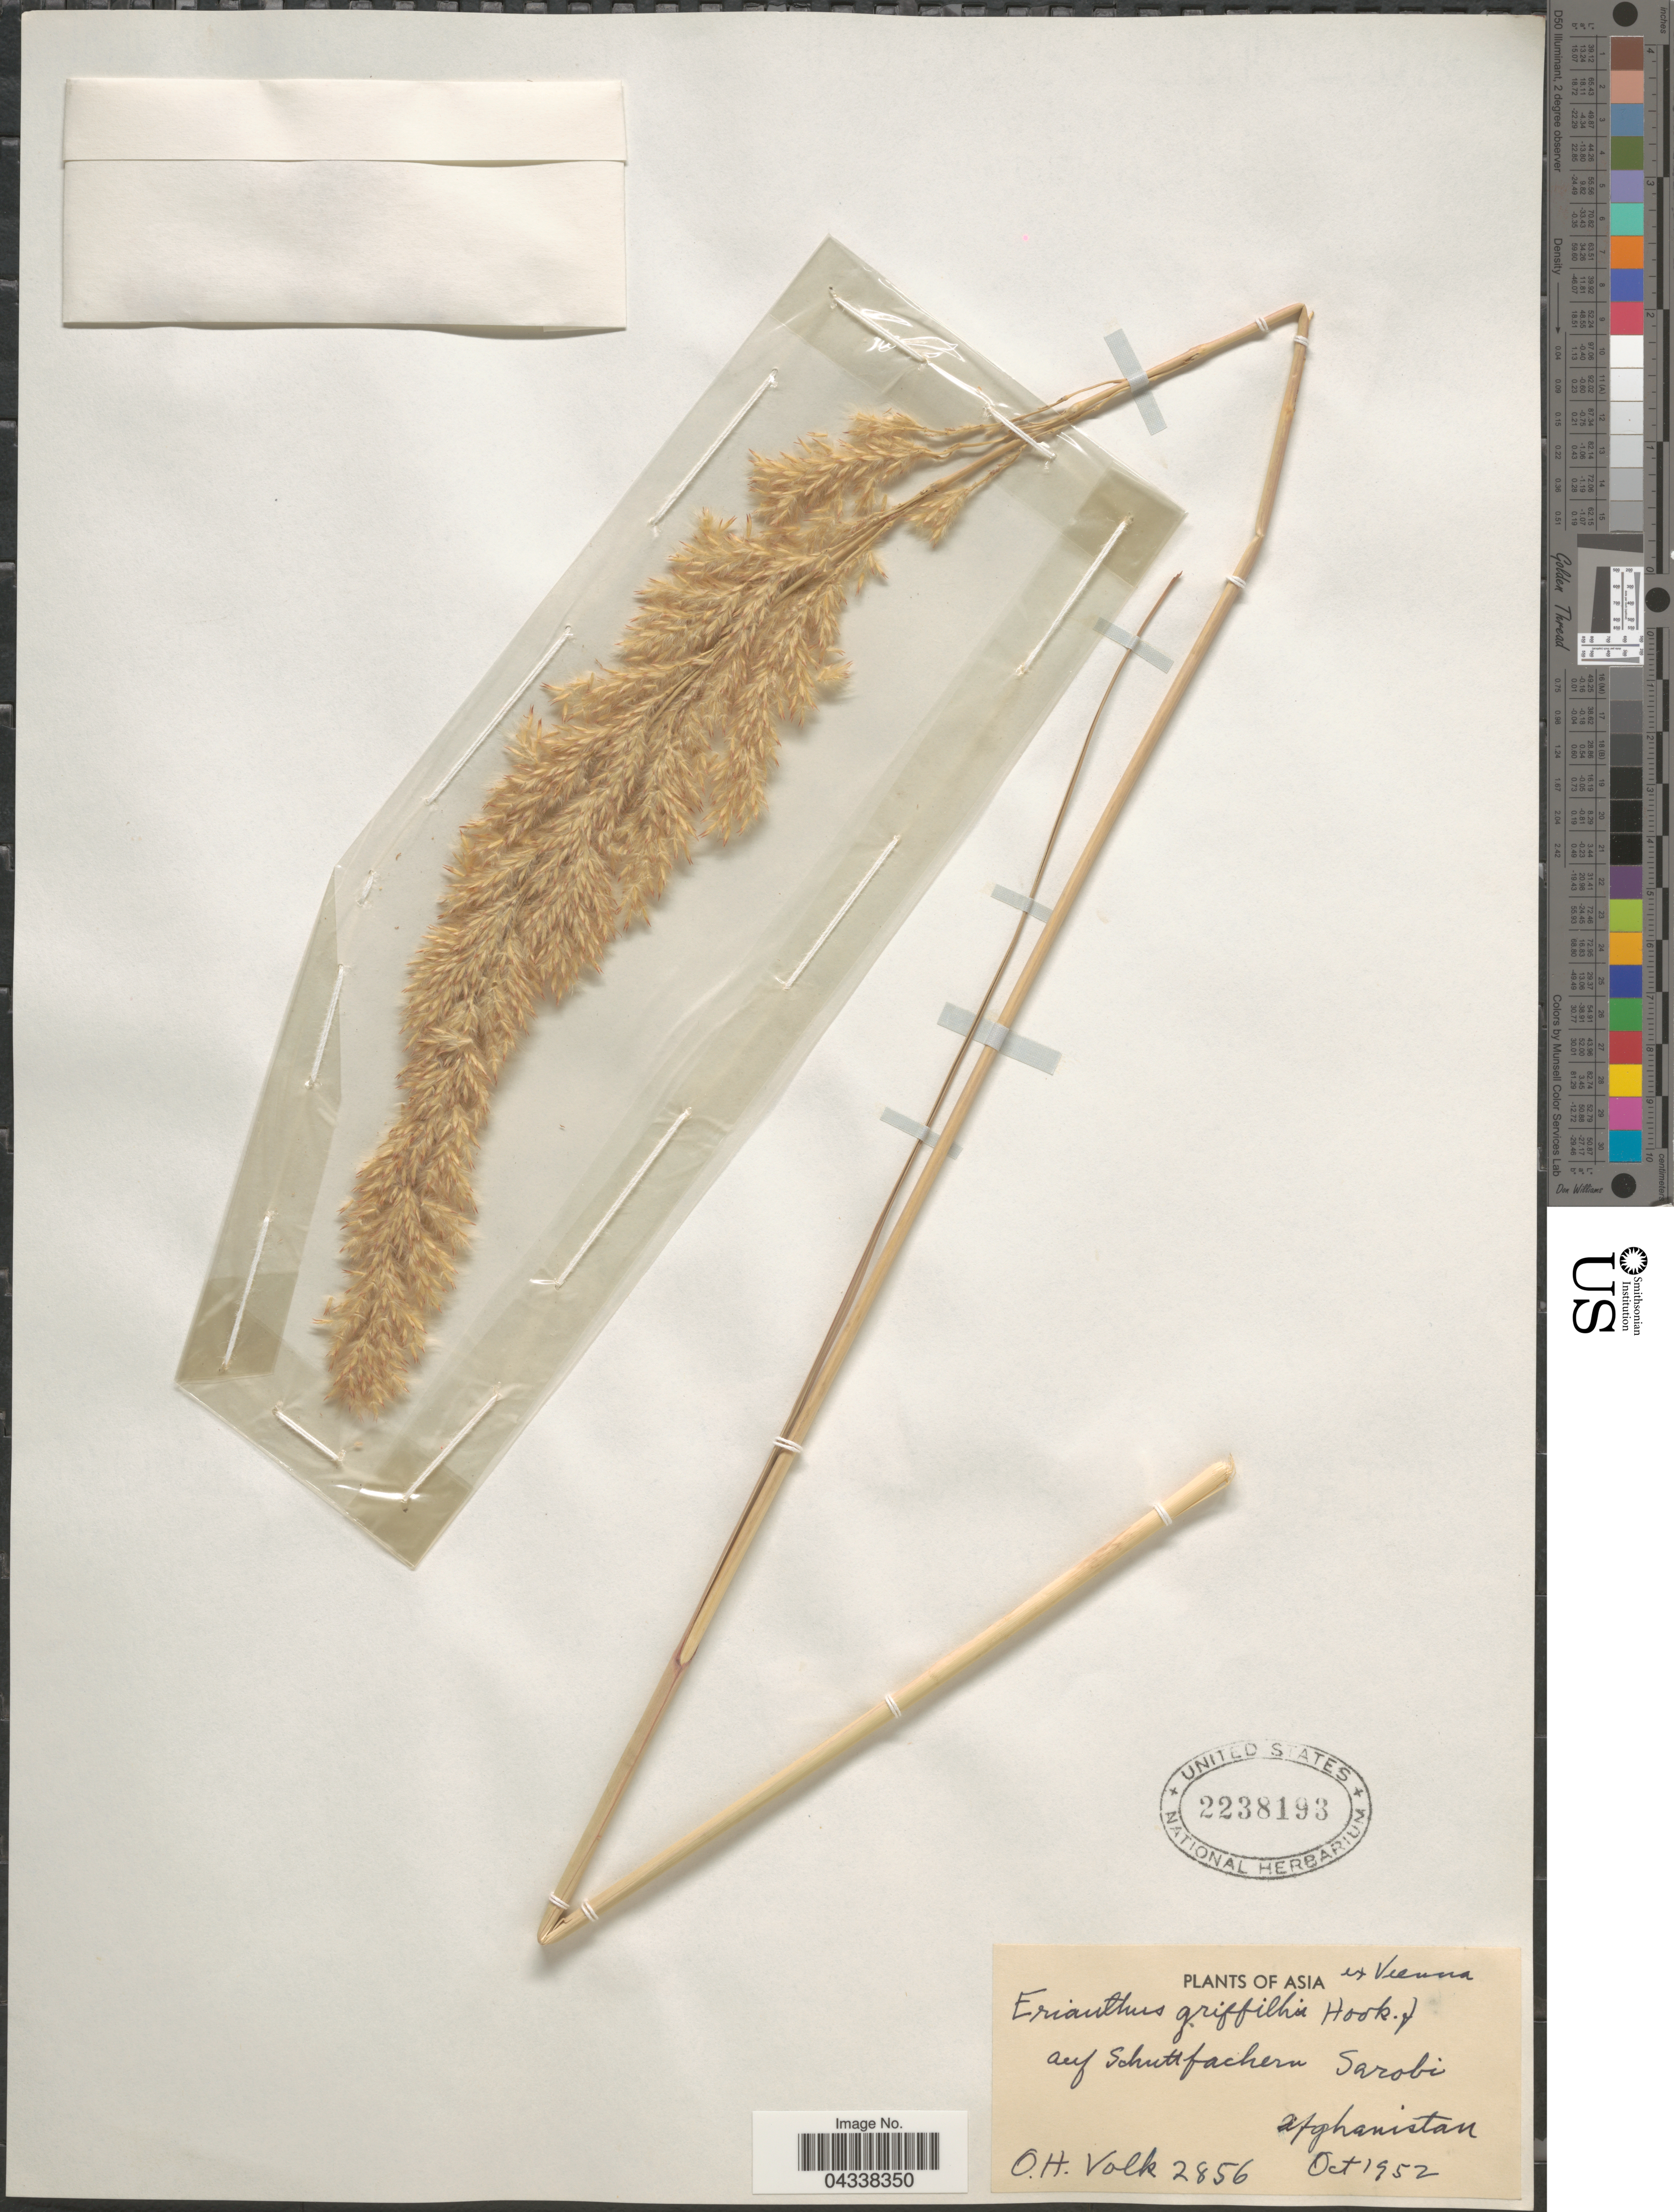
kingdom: Plantae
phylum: Tracheophyta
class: Liliopsida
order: Poales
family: Poaceae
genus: Saccharum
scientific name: Saccharum griffithii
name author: Munro ex Aitch.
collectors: O. Volk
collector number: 2856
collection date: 1952-10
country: Afghanistan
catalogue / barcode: US 2238193